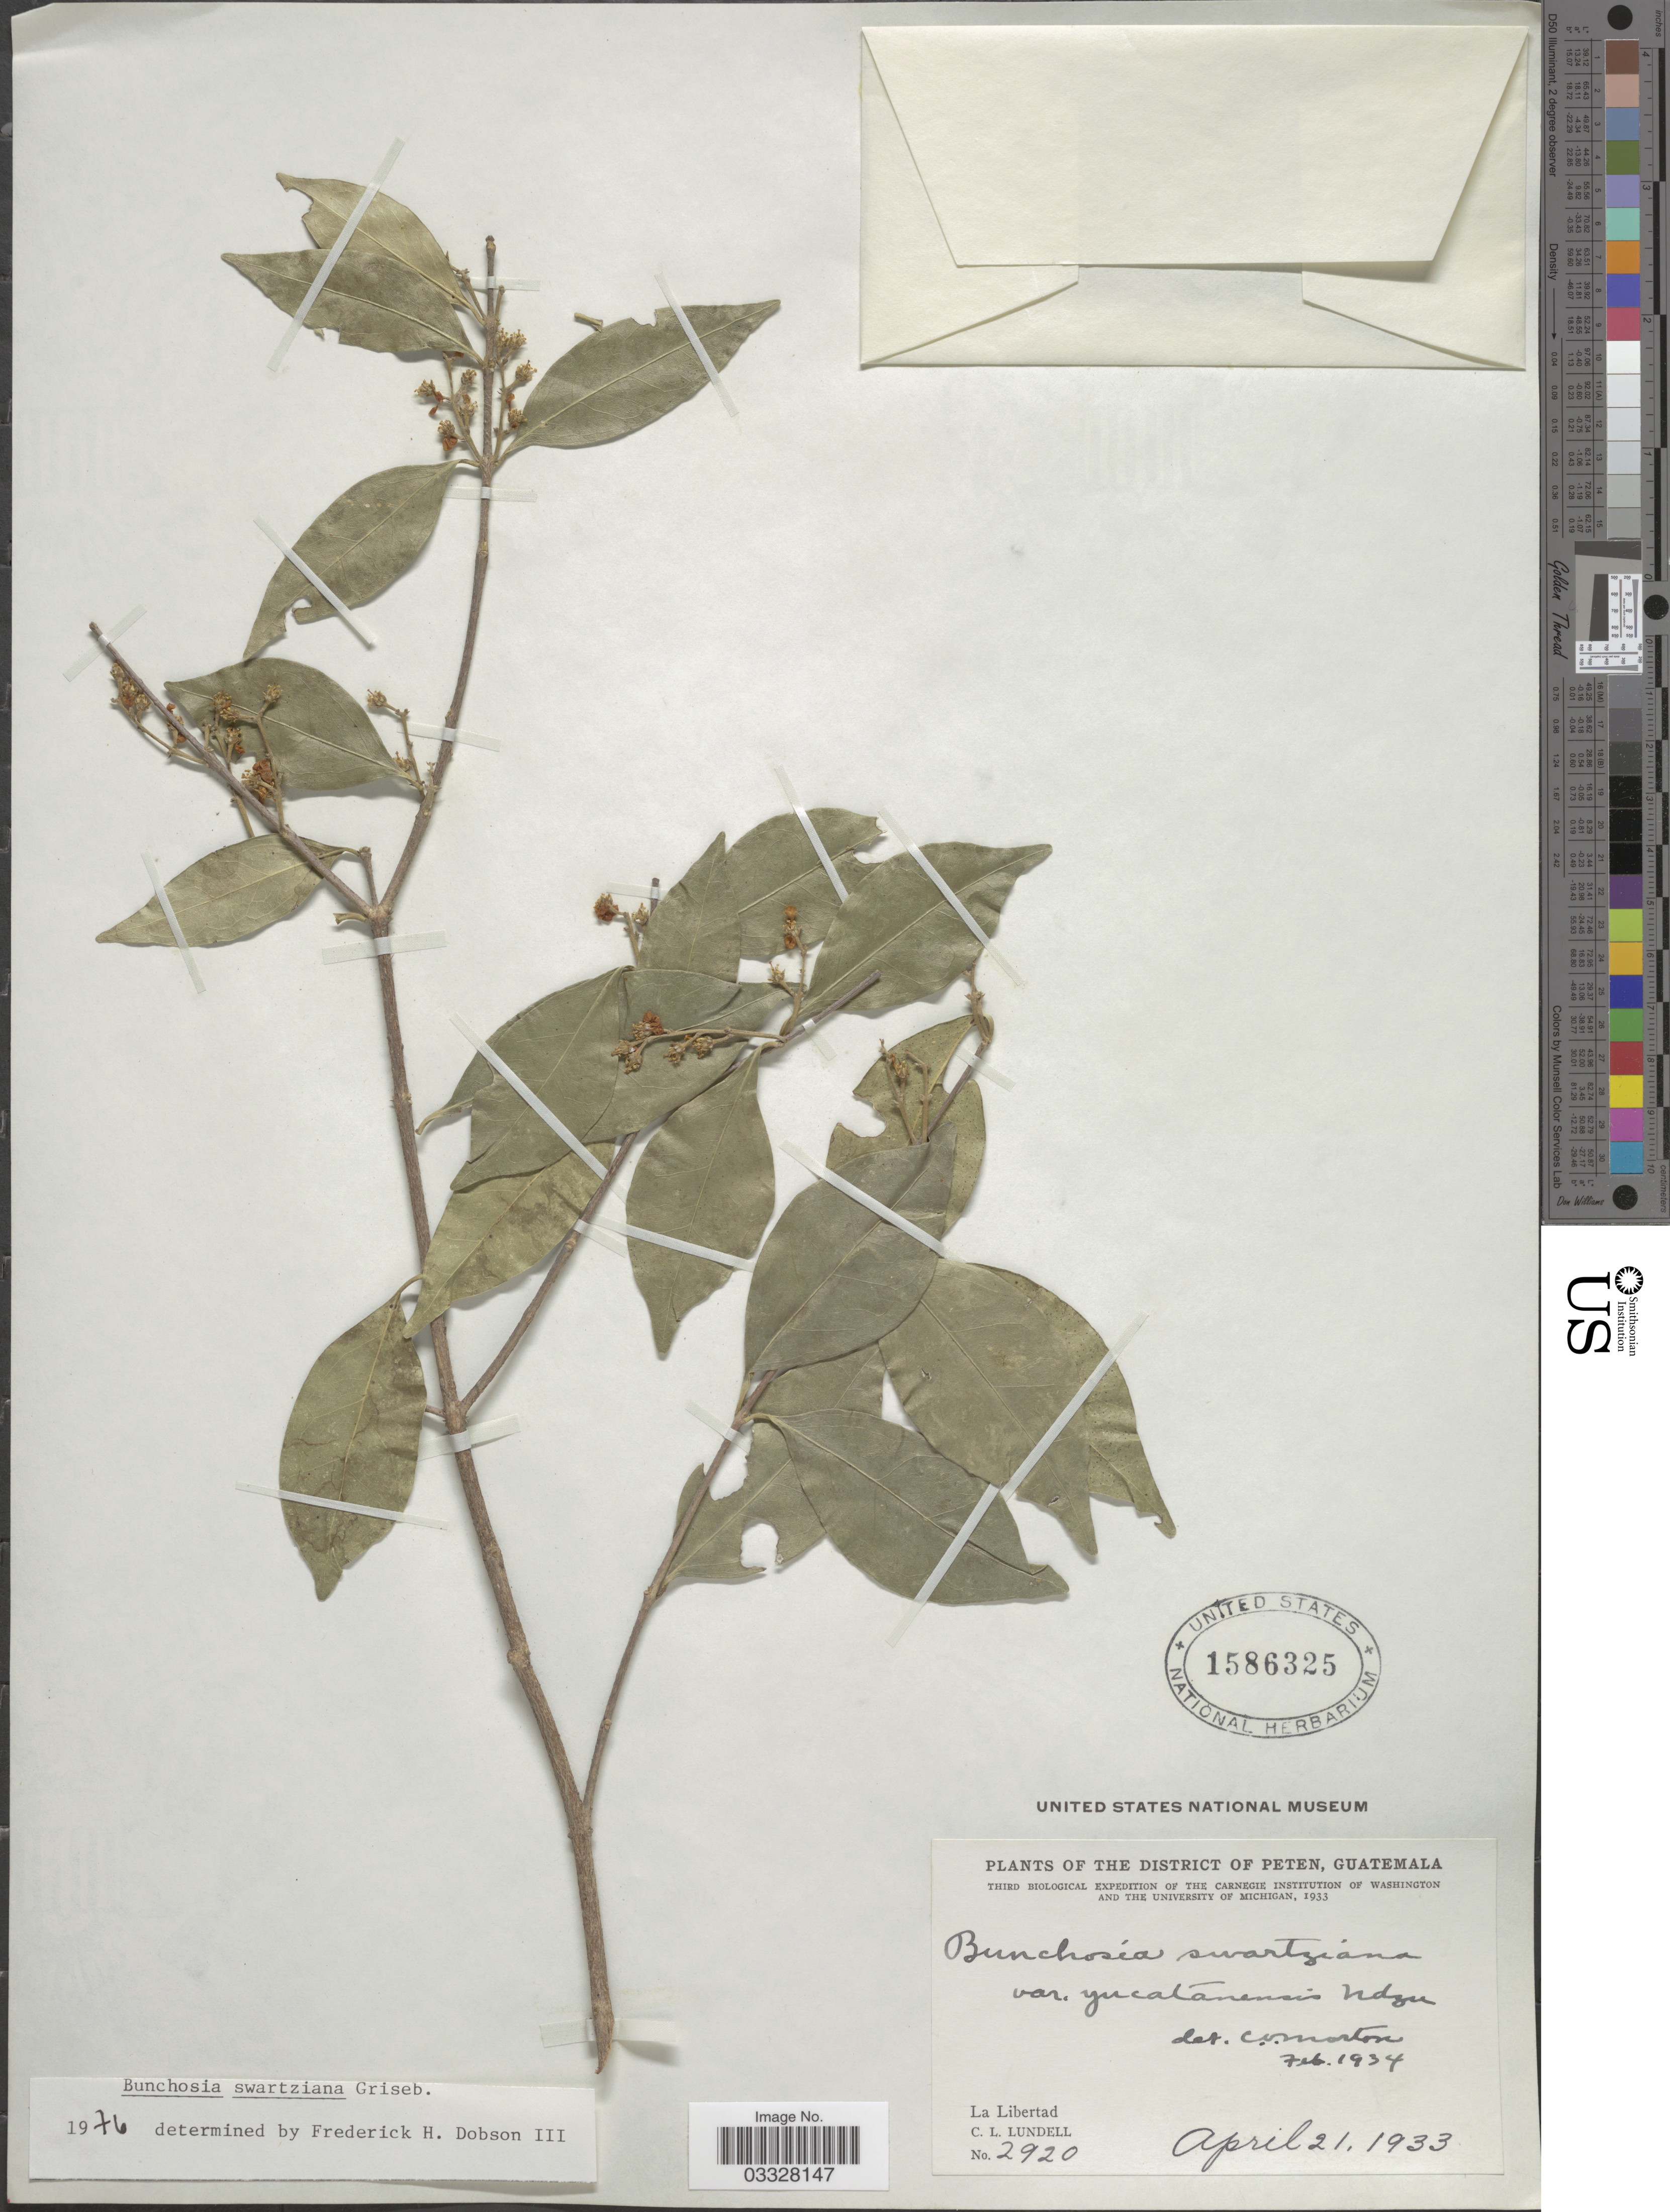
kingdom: Plantae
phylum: Tracheophyta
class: Magnoliopsida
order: Malpighiales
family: Malpighiaceae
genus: Bunchosia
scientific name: Bunchosia swartziana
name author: Griseb.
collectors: C. L. Lundell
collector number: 2920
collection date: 1933-04-21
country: Guatemala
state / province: El Petén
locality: The District of Peten. La Libertad.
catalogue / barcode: US 1586325